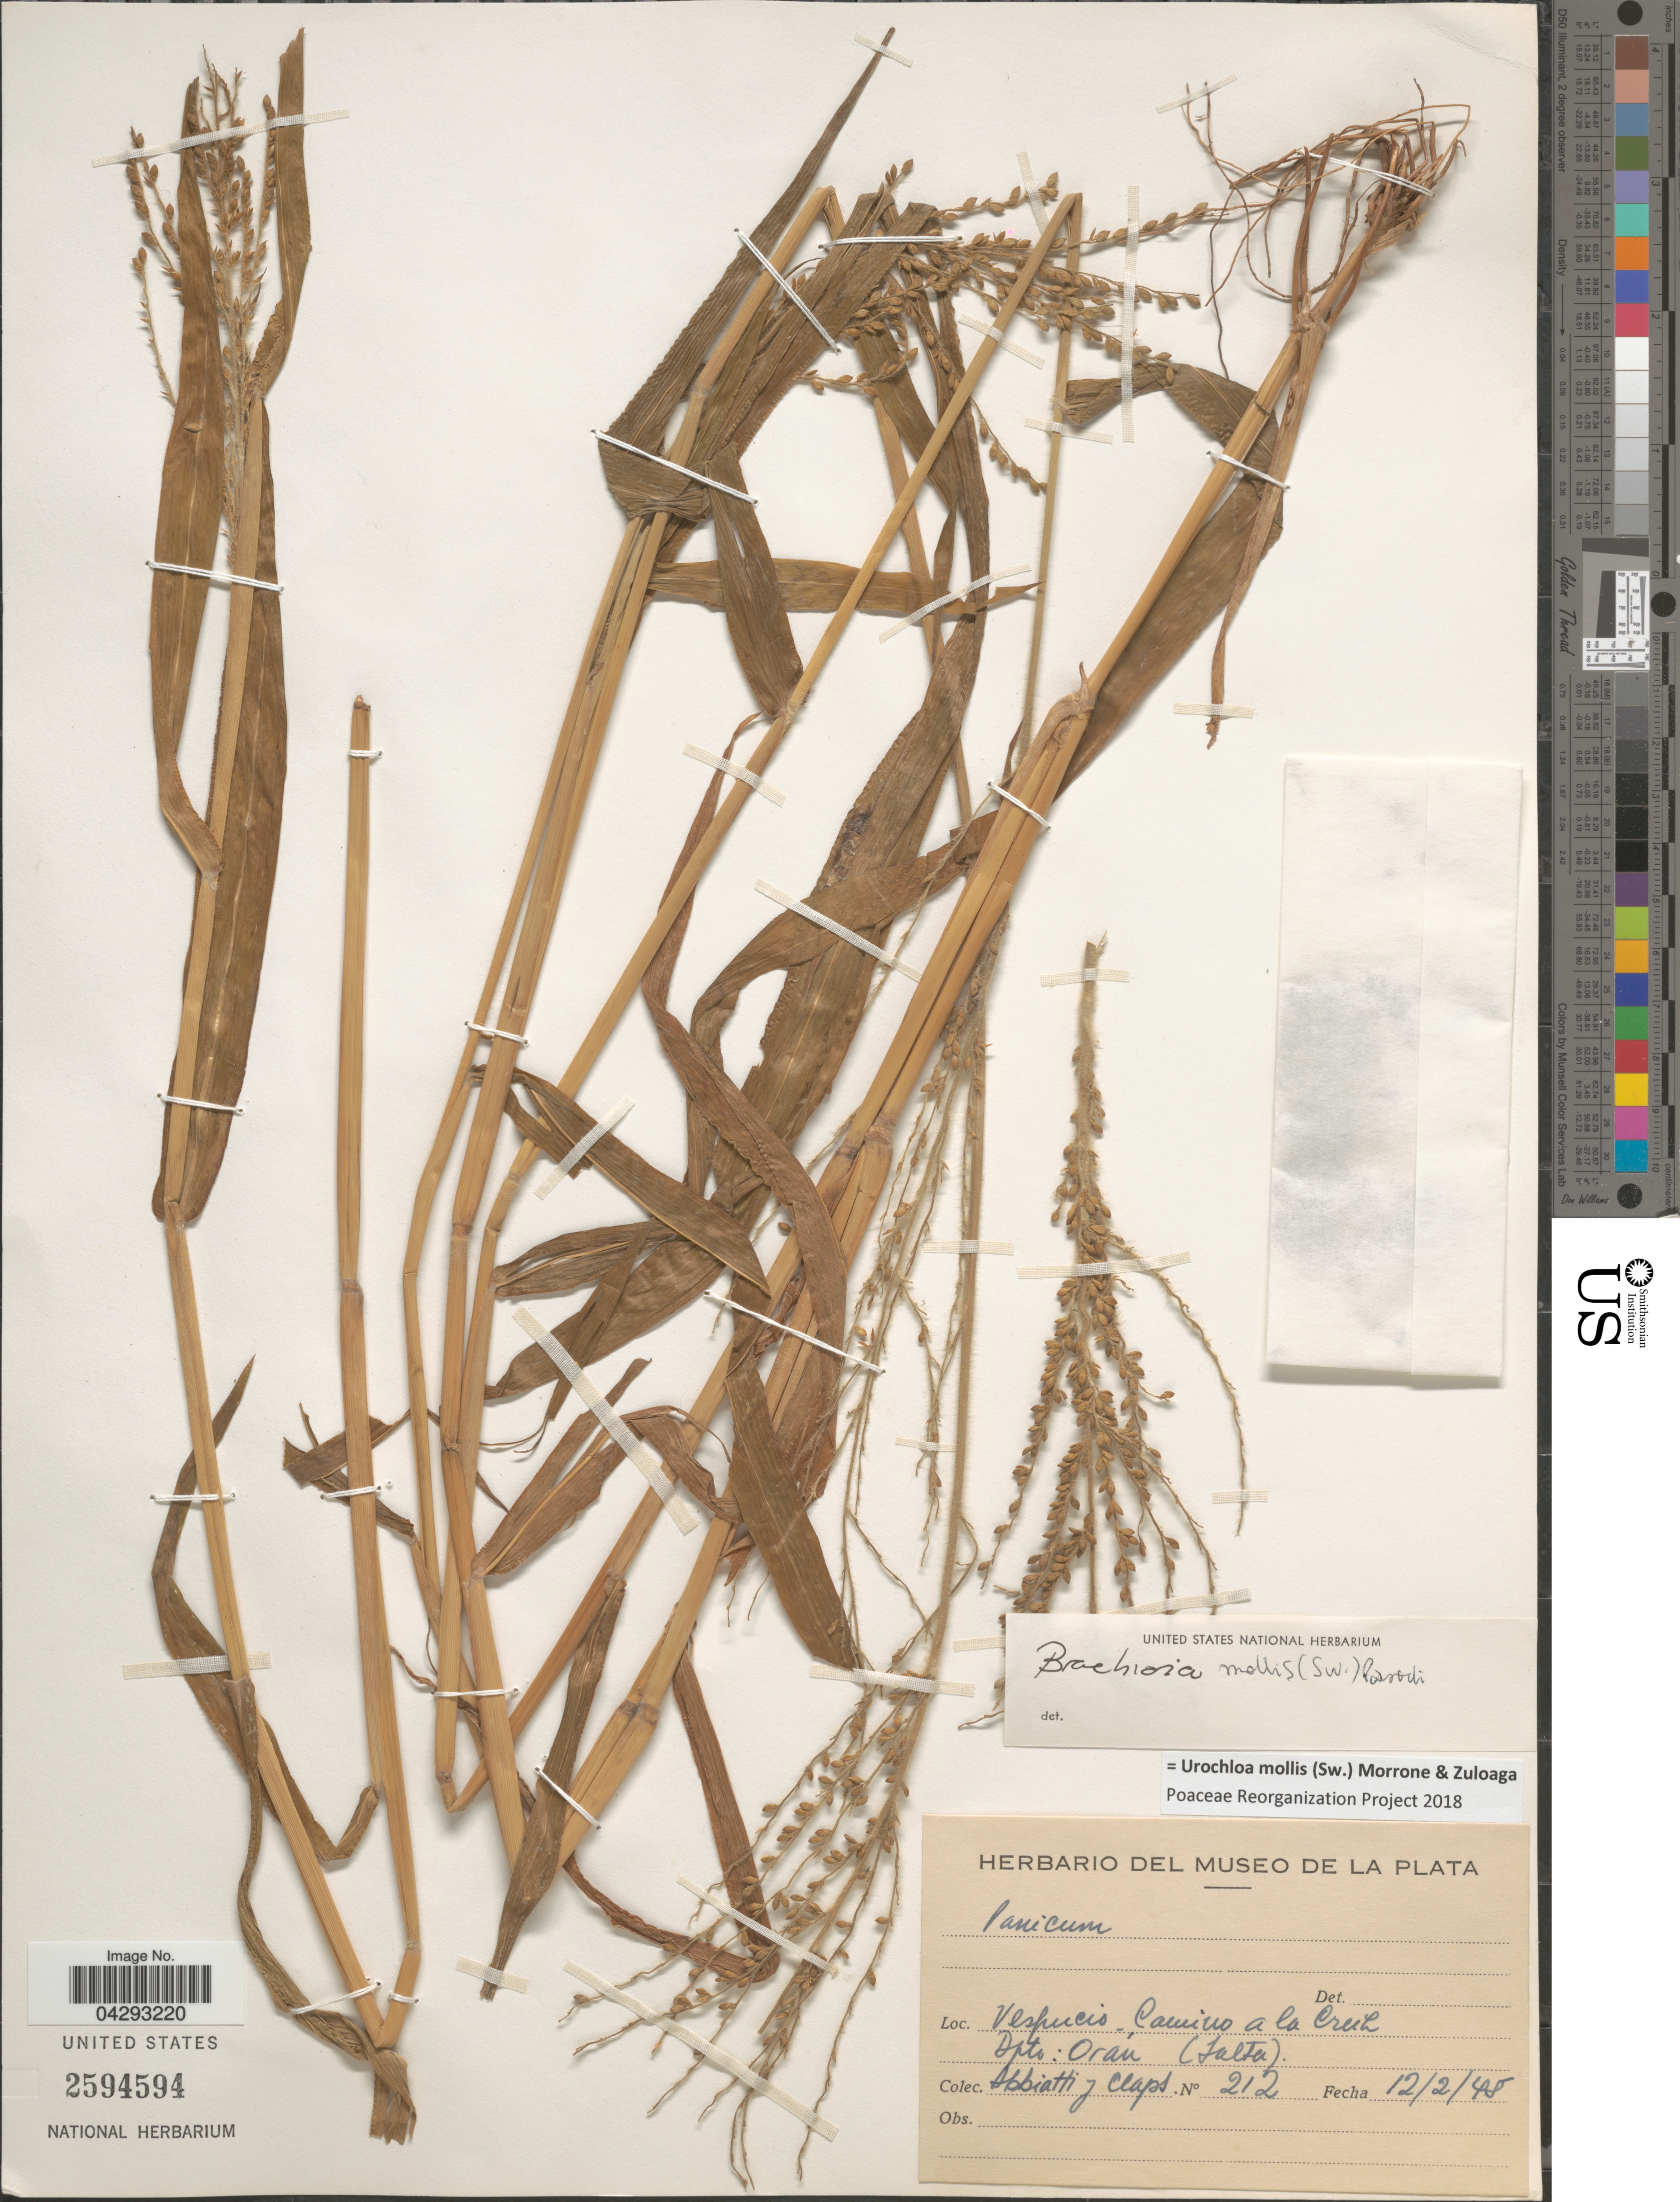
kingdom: Plantae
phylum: Tracheophyta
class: Liliopsida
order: Poales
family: Poaceae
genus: Urochloa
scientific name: Urochloa mollis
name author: (Sw.) Morrone & Zuloaga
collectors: D. Abbiatti & L. Claps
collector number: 212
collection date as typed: Transcribed d/m/y: 12/2/48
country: Argentina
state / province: Salta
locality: Vespucio. Camino a la Cruz. Dpto: Orán (Salta).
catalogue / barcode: US 2594594